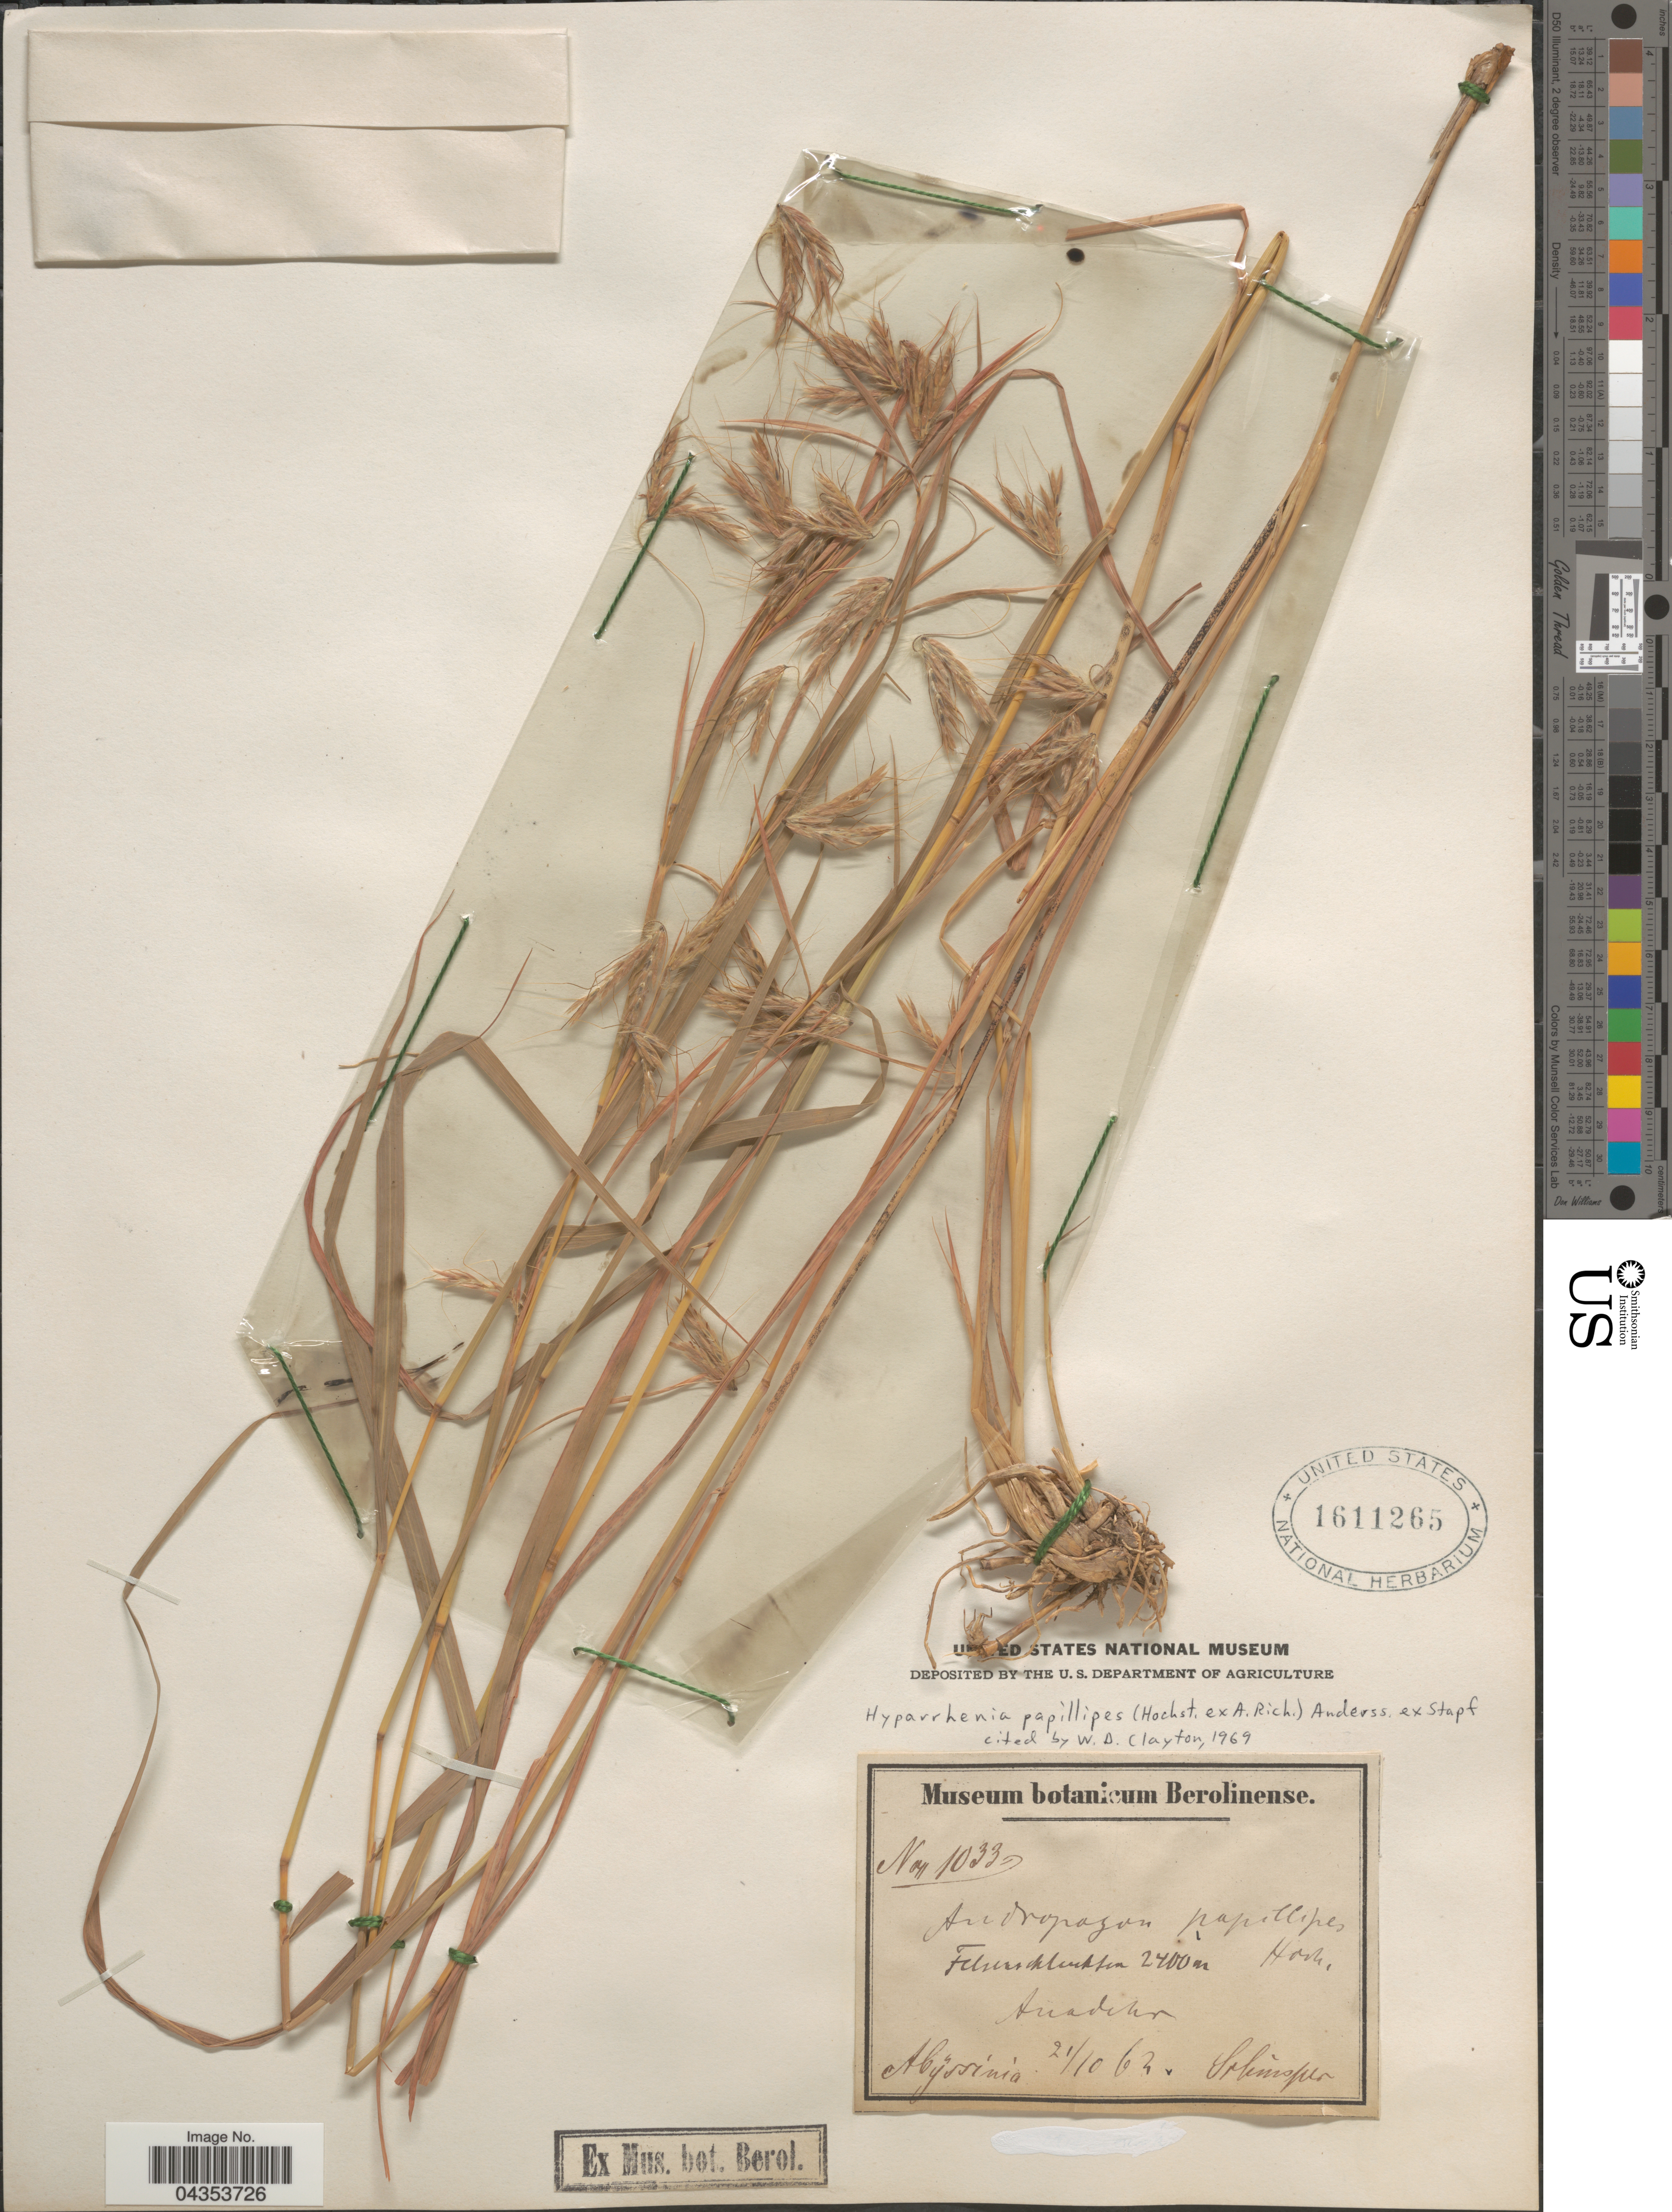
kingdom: Plantae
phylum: Tracheophyta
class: Liliopsida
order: Poales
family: Poaceae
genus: Hyparrhenia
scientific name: Hyparrhenia papillipes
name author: (Hochst. ex A. Rich.) Andersson ex Stapf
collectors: -. Schimper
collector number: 1033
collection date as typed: Transcribed d/m/y: 21/10/62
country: Ethiopia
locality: Anadehn. Abyssinia.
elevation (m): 2400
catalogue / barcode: US 1611265